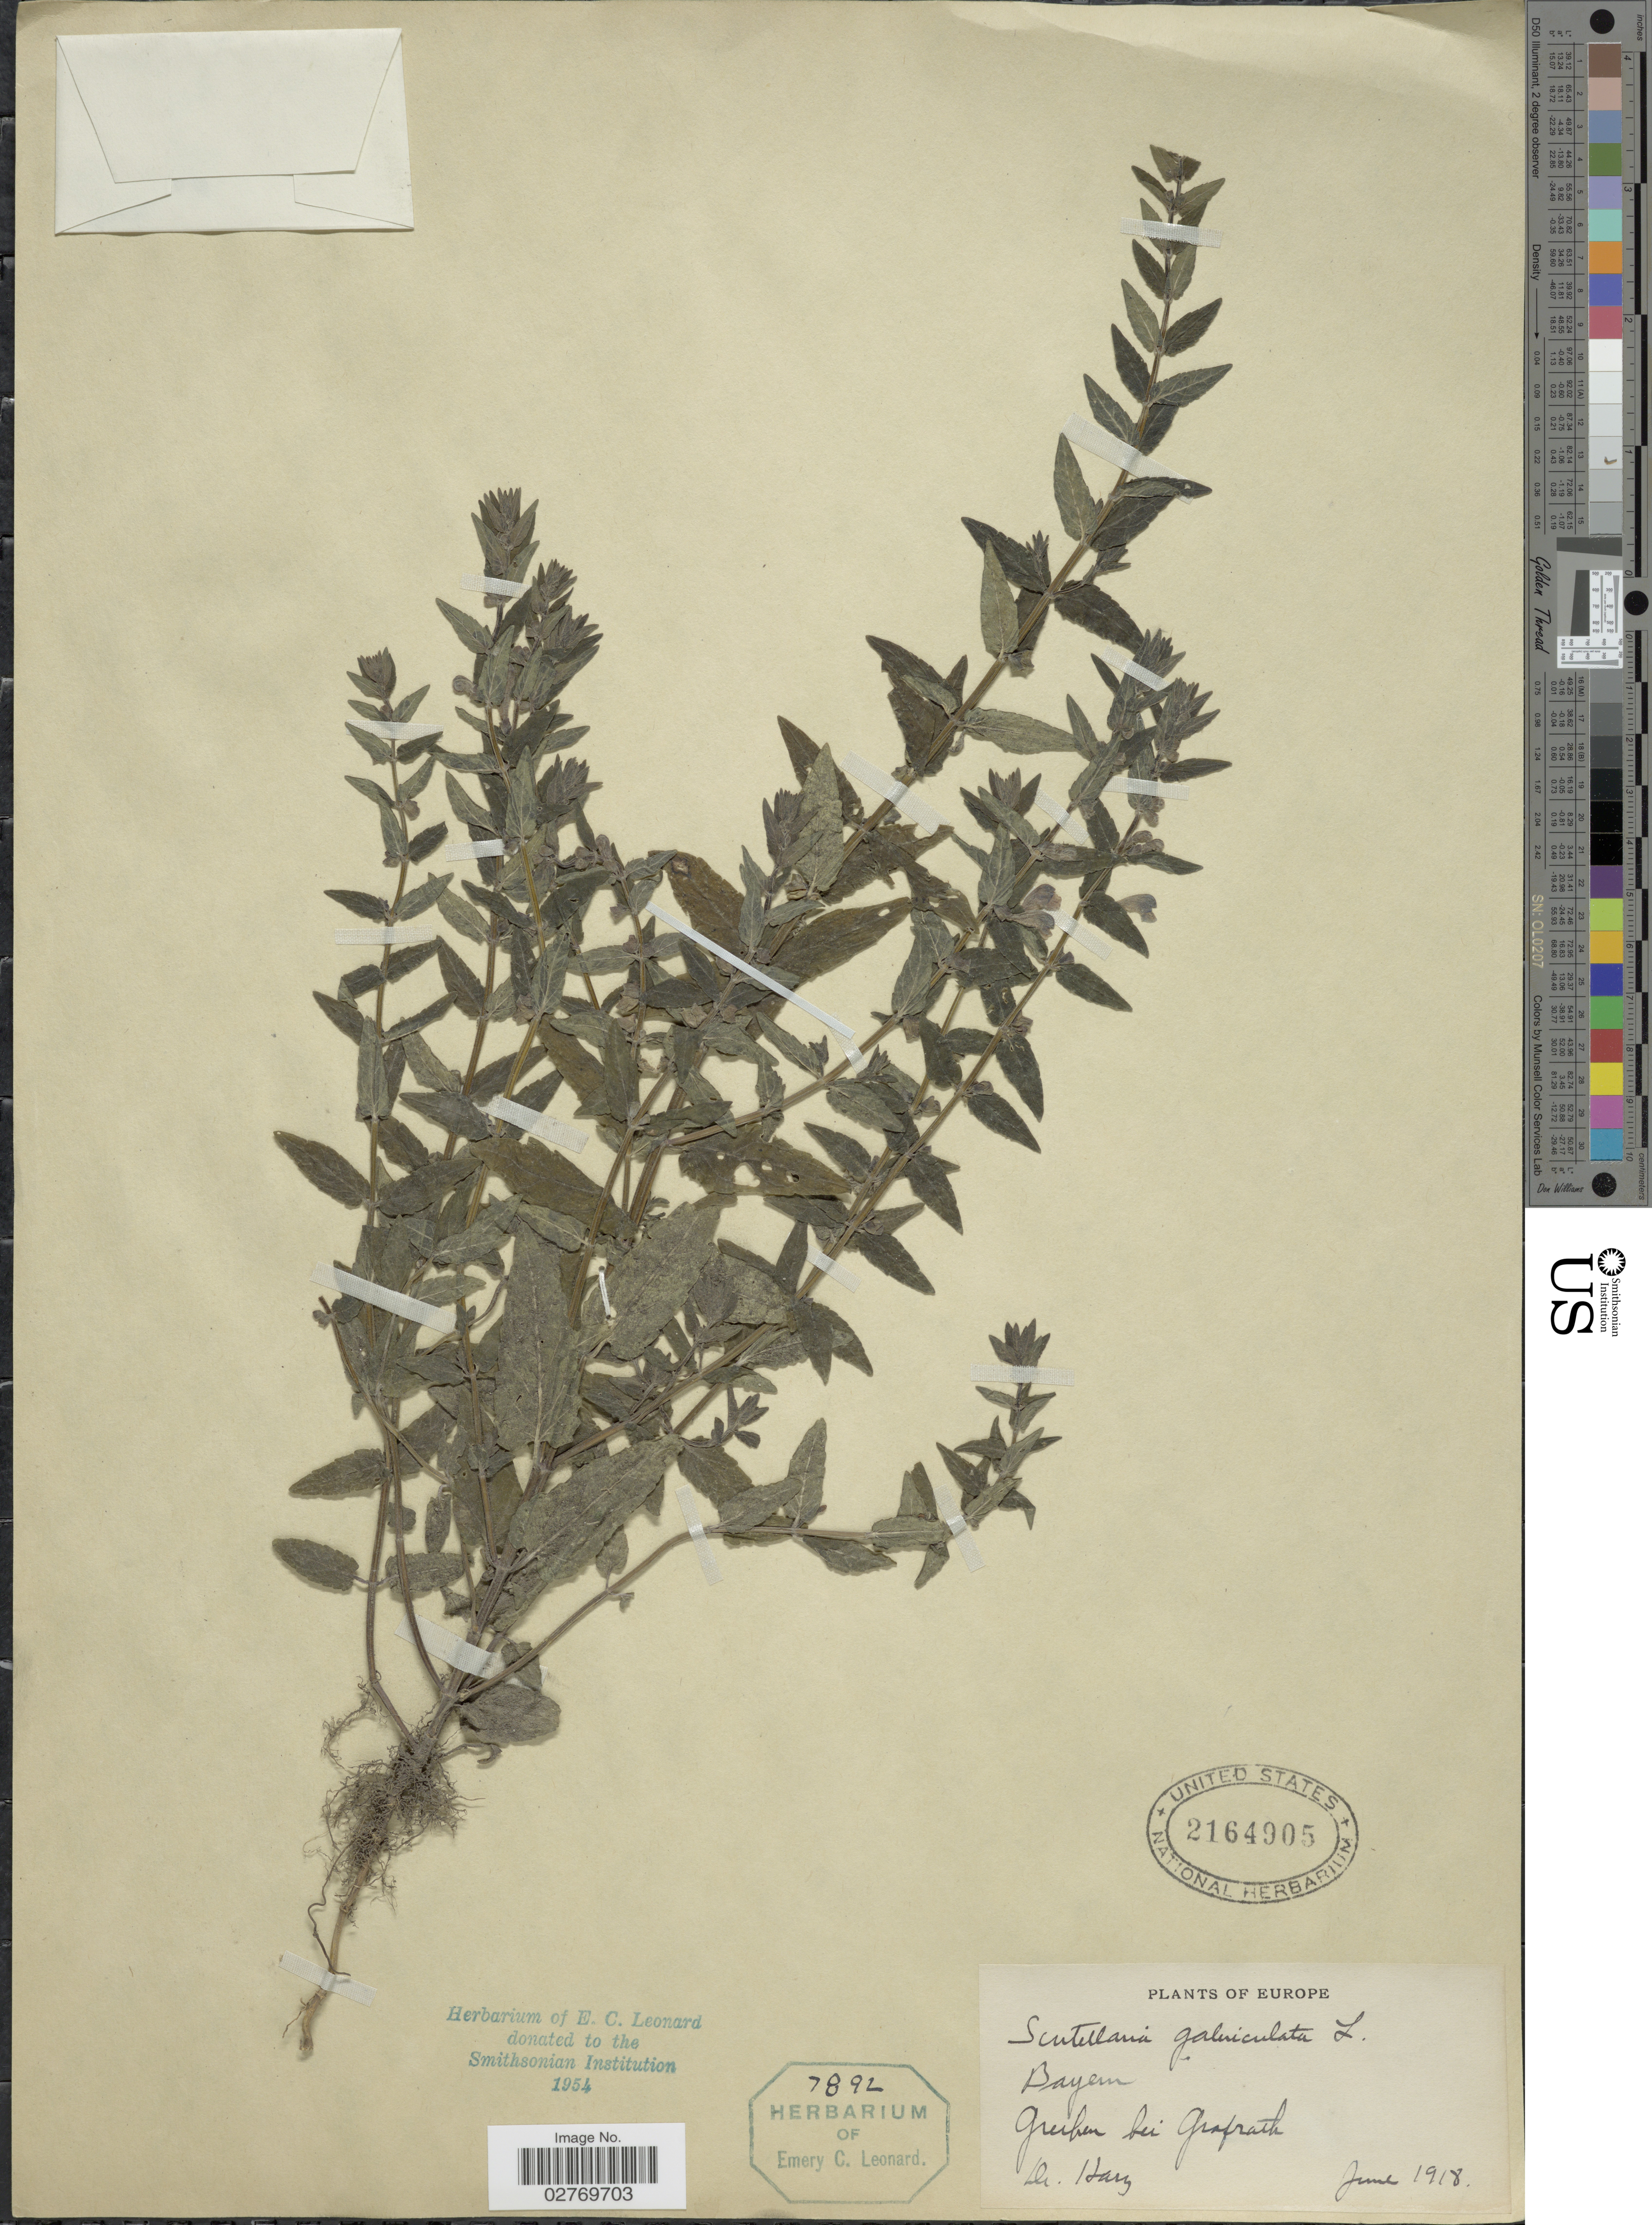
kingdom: Plantae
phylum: Tracheophyta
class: Magnoliopsida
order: Lamiales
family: Lamiaceae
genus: Scutellaria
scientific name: Scutellaria galericulata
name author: L.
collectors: -. Harz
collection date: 1918-06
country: Germany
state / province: Bayern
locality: Greuben bei Grafrath.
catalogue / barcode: US 2164905